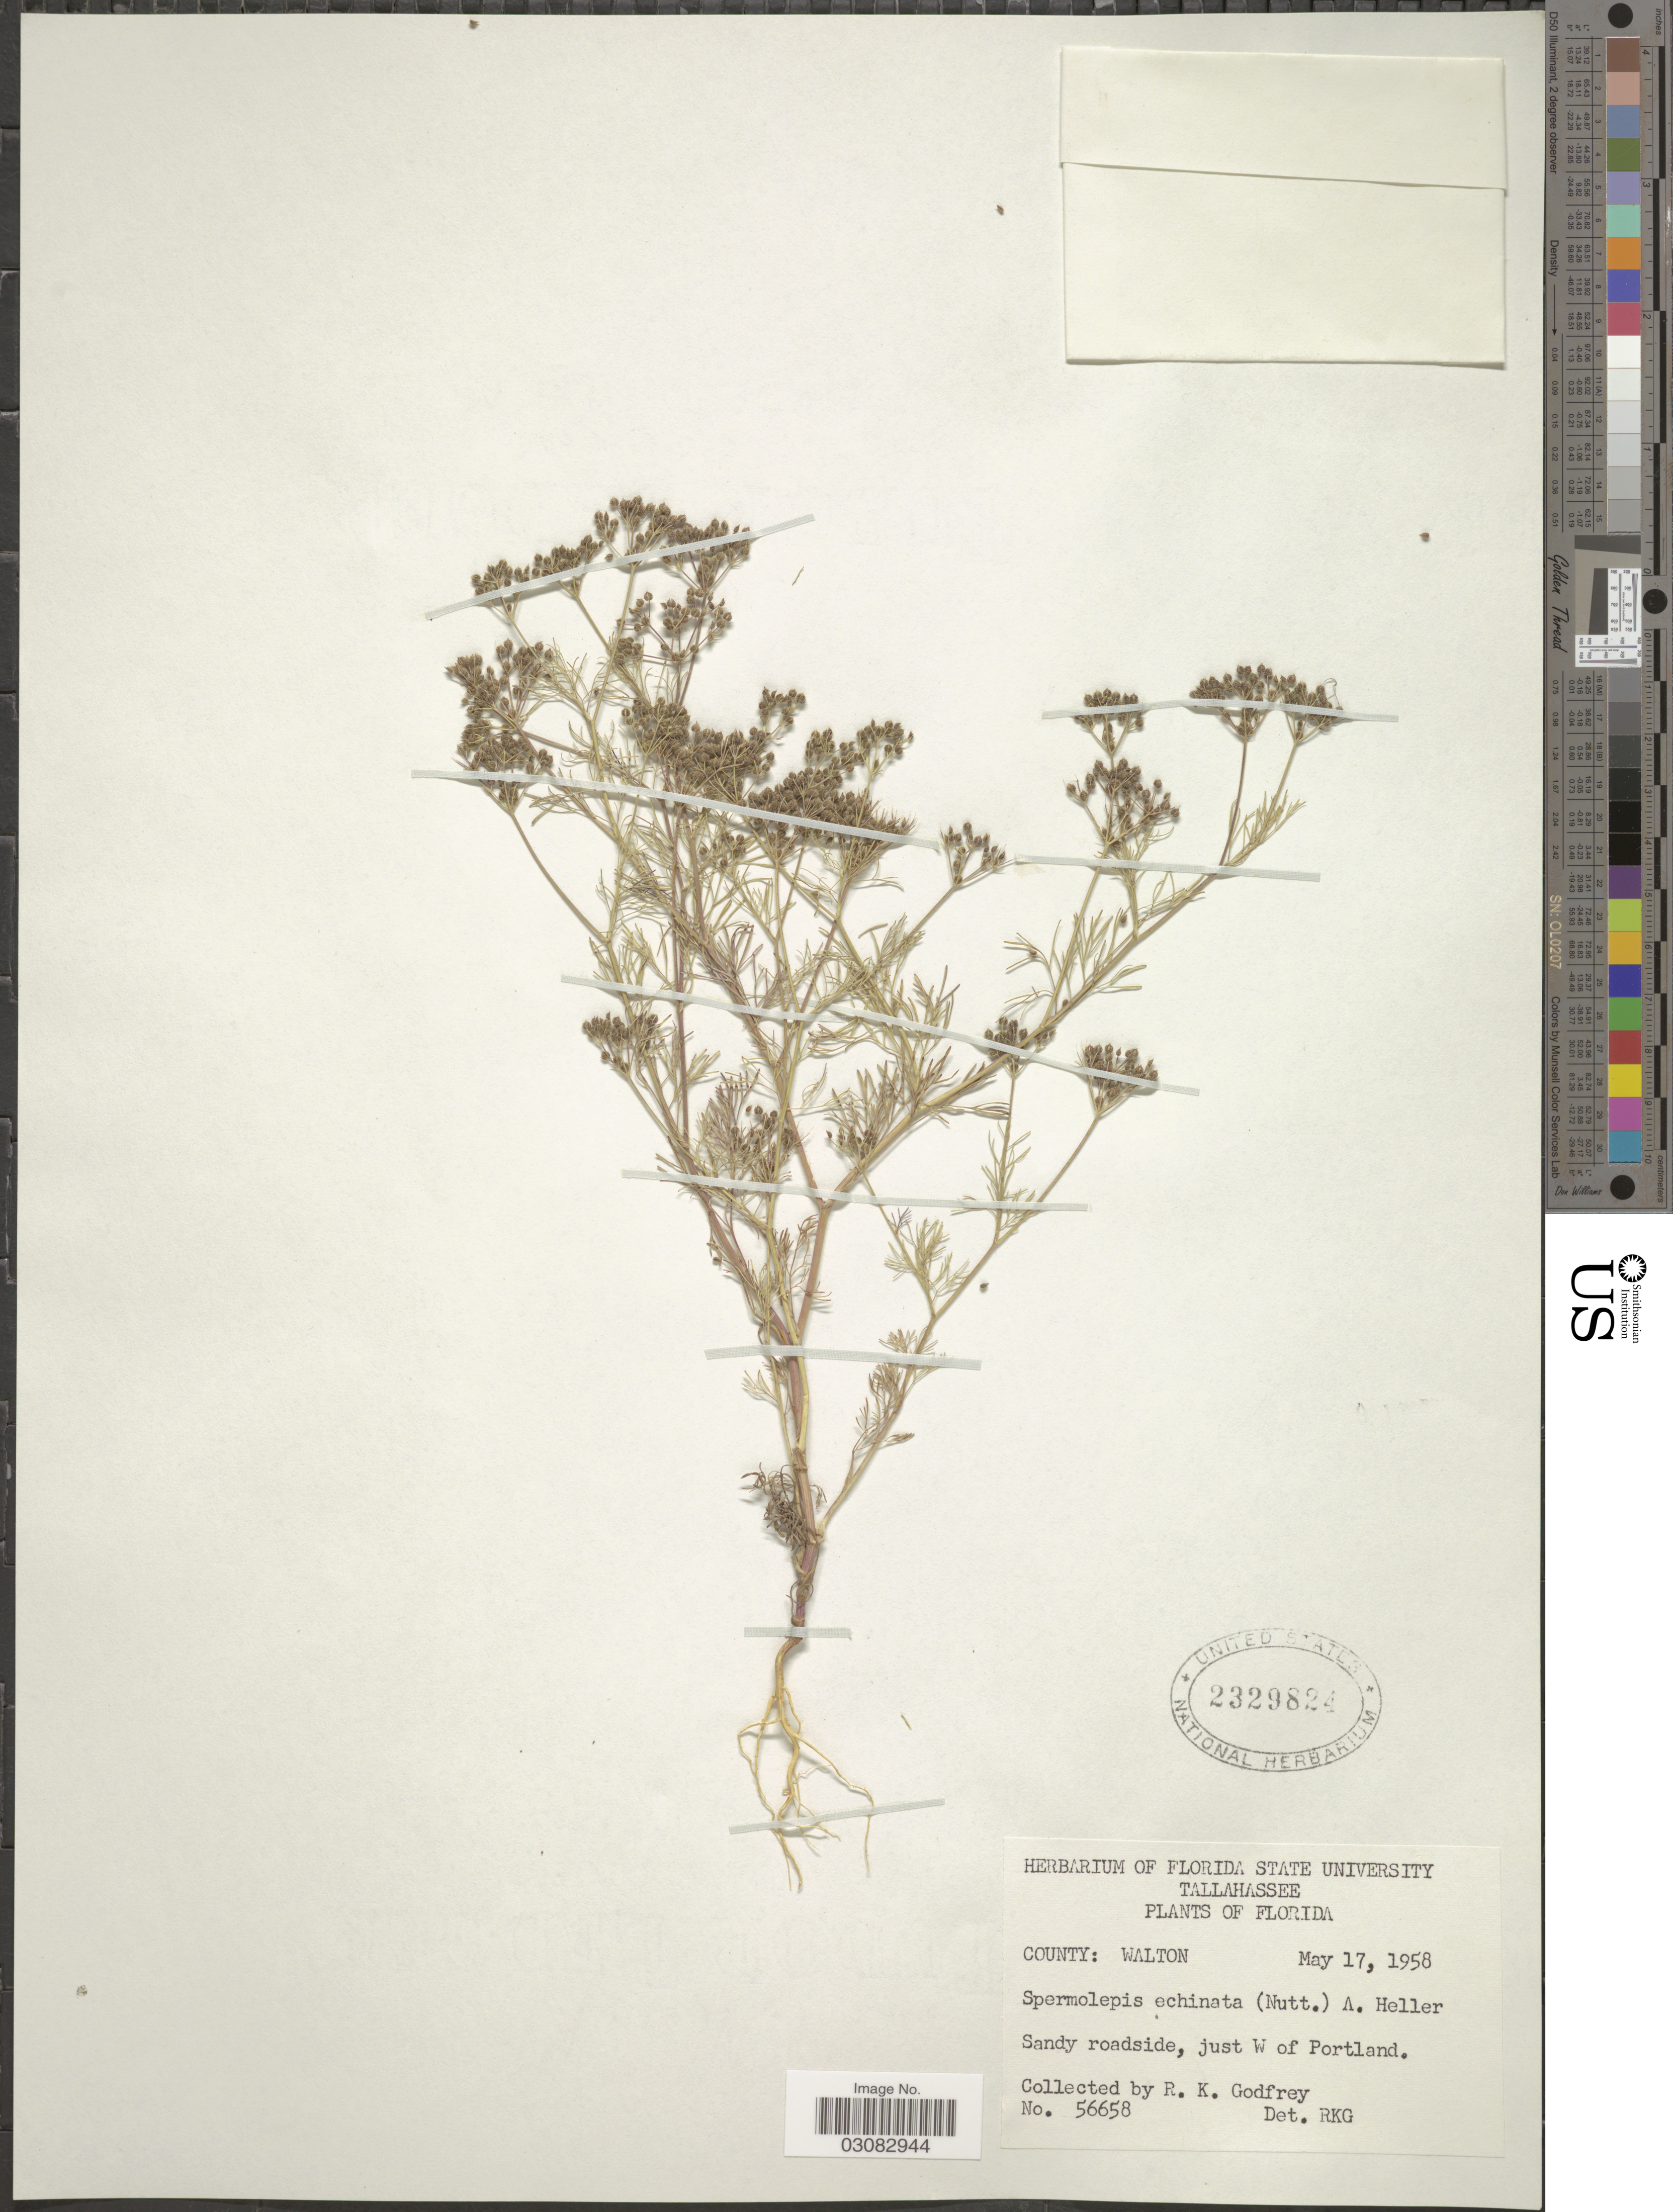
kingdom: Plantae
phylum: Tracheophyta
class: Magnoliopsida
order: Apiales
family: Apiaceae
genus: Spermolepis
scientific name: Spermolepis echinata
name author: (Nutt. ex DC.) A. Heller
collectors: R. K. Godfrey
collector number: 56658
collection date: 1958-05-17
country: United States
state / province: Florida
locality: County: Walton, Sandy roadside, just W of Portland.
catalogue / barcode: US 2329824